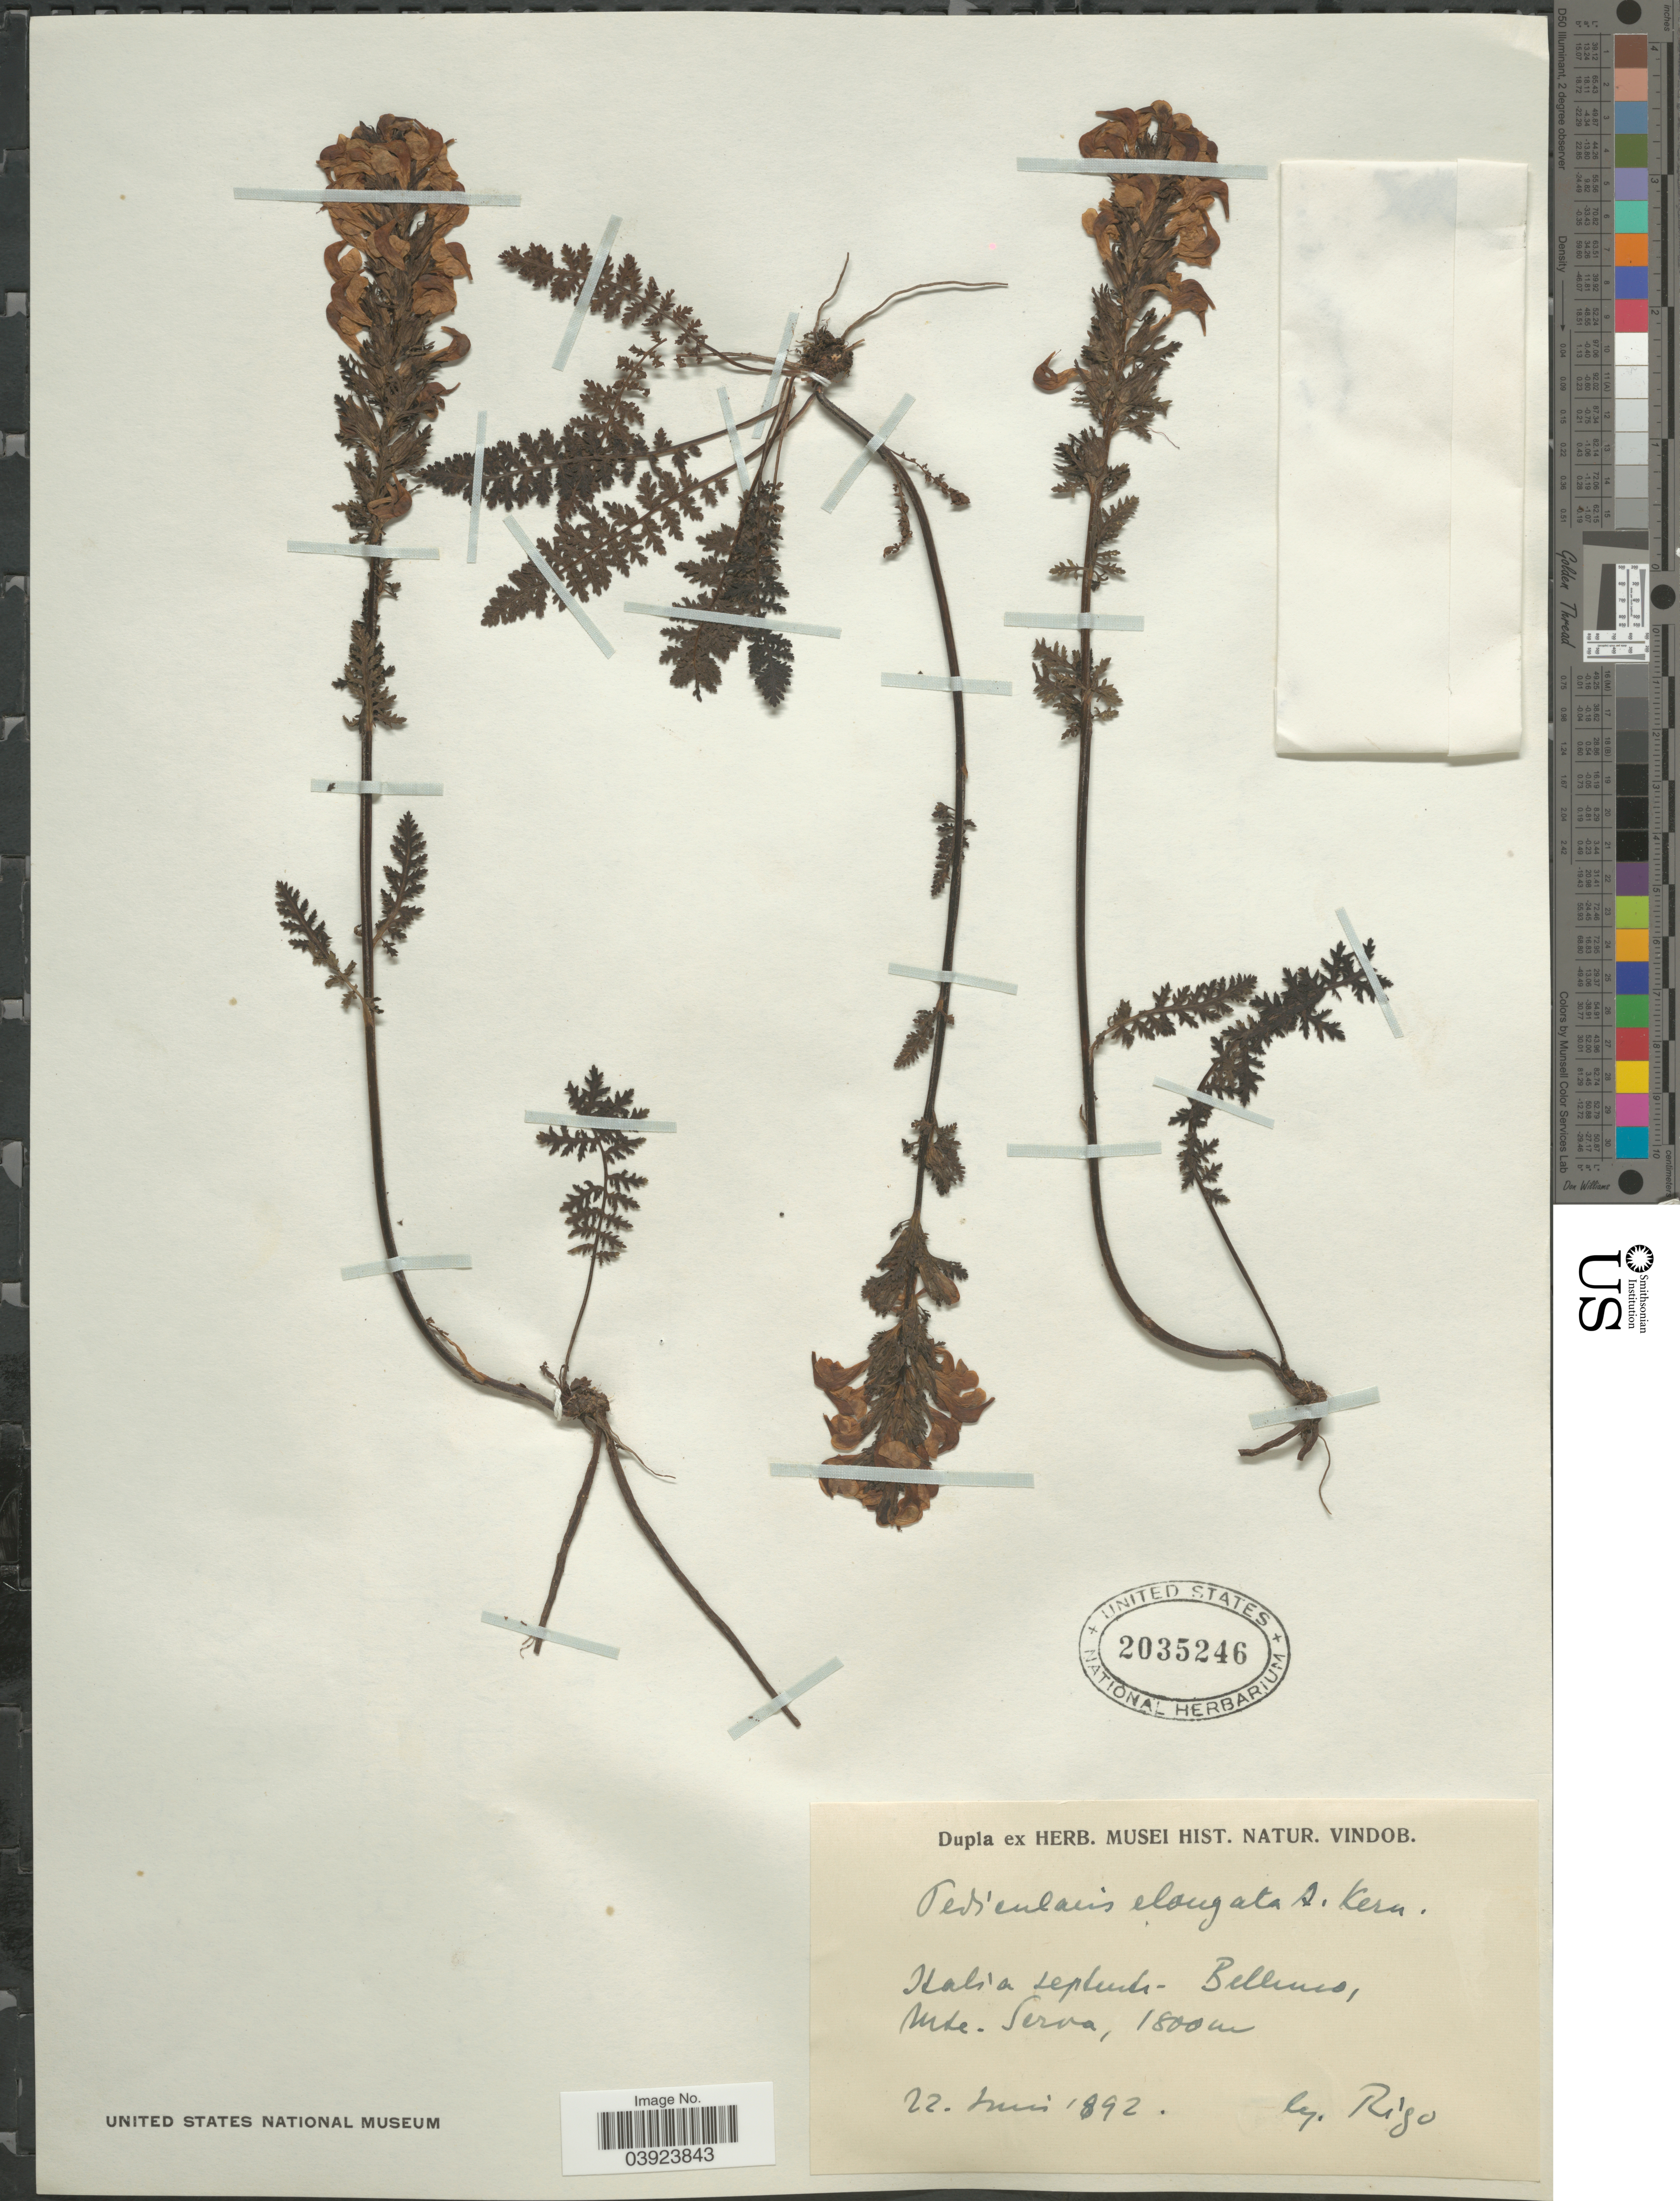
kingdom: Plantae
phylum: Tracheophyta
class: Magnoliopsida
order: Lamiales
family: Orobanchaceae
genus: Pedicularis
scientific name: Pedicularis elongata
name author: A. Kern.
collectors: -- Rigo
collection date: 1892-06-22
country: Italy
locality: Italie septentr. Belluno, Mte. Serva.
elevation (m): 1800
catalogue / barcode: US 2035246